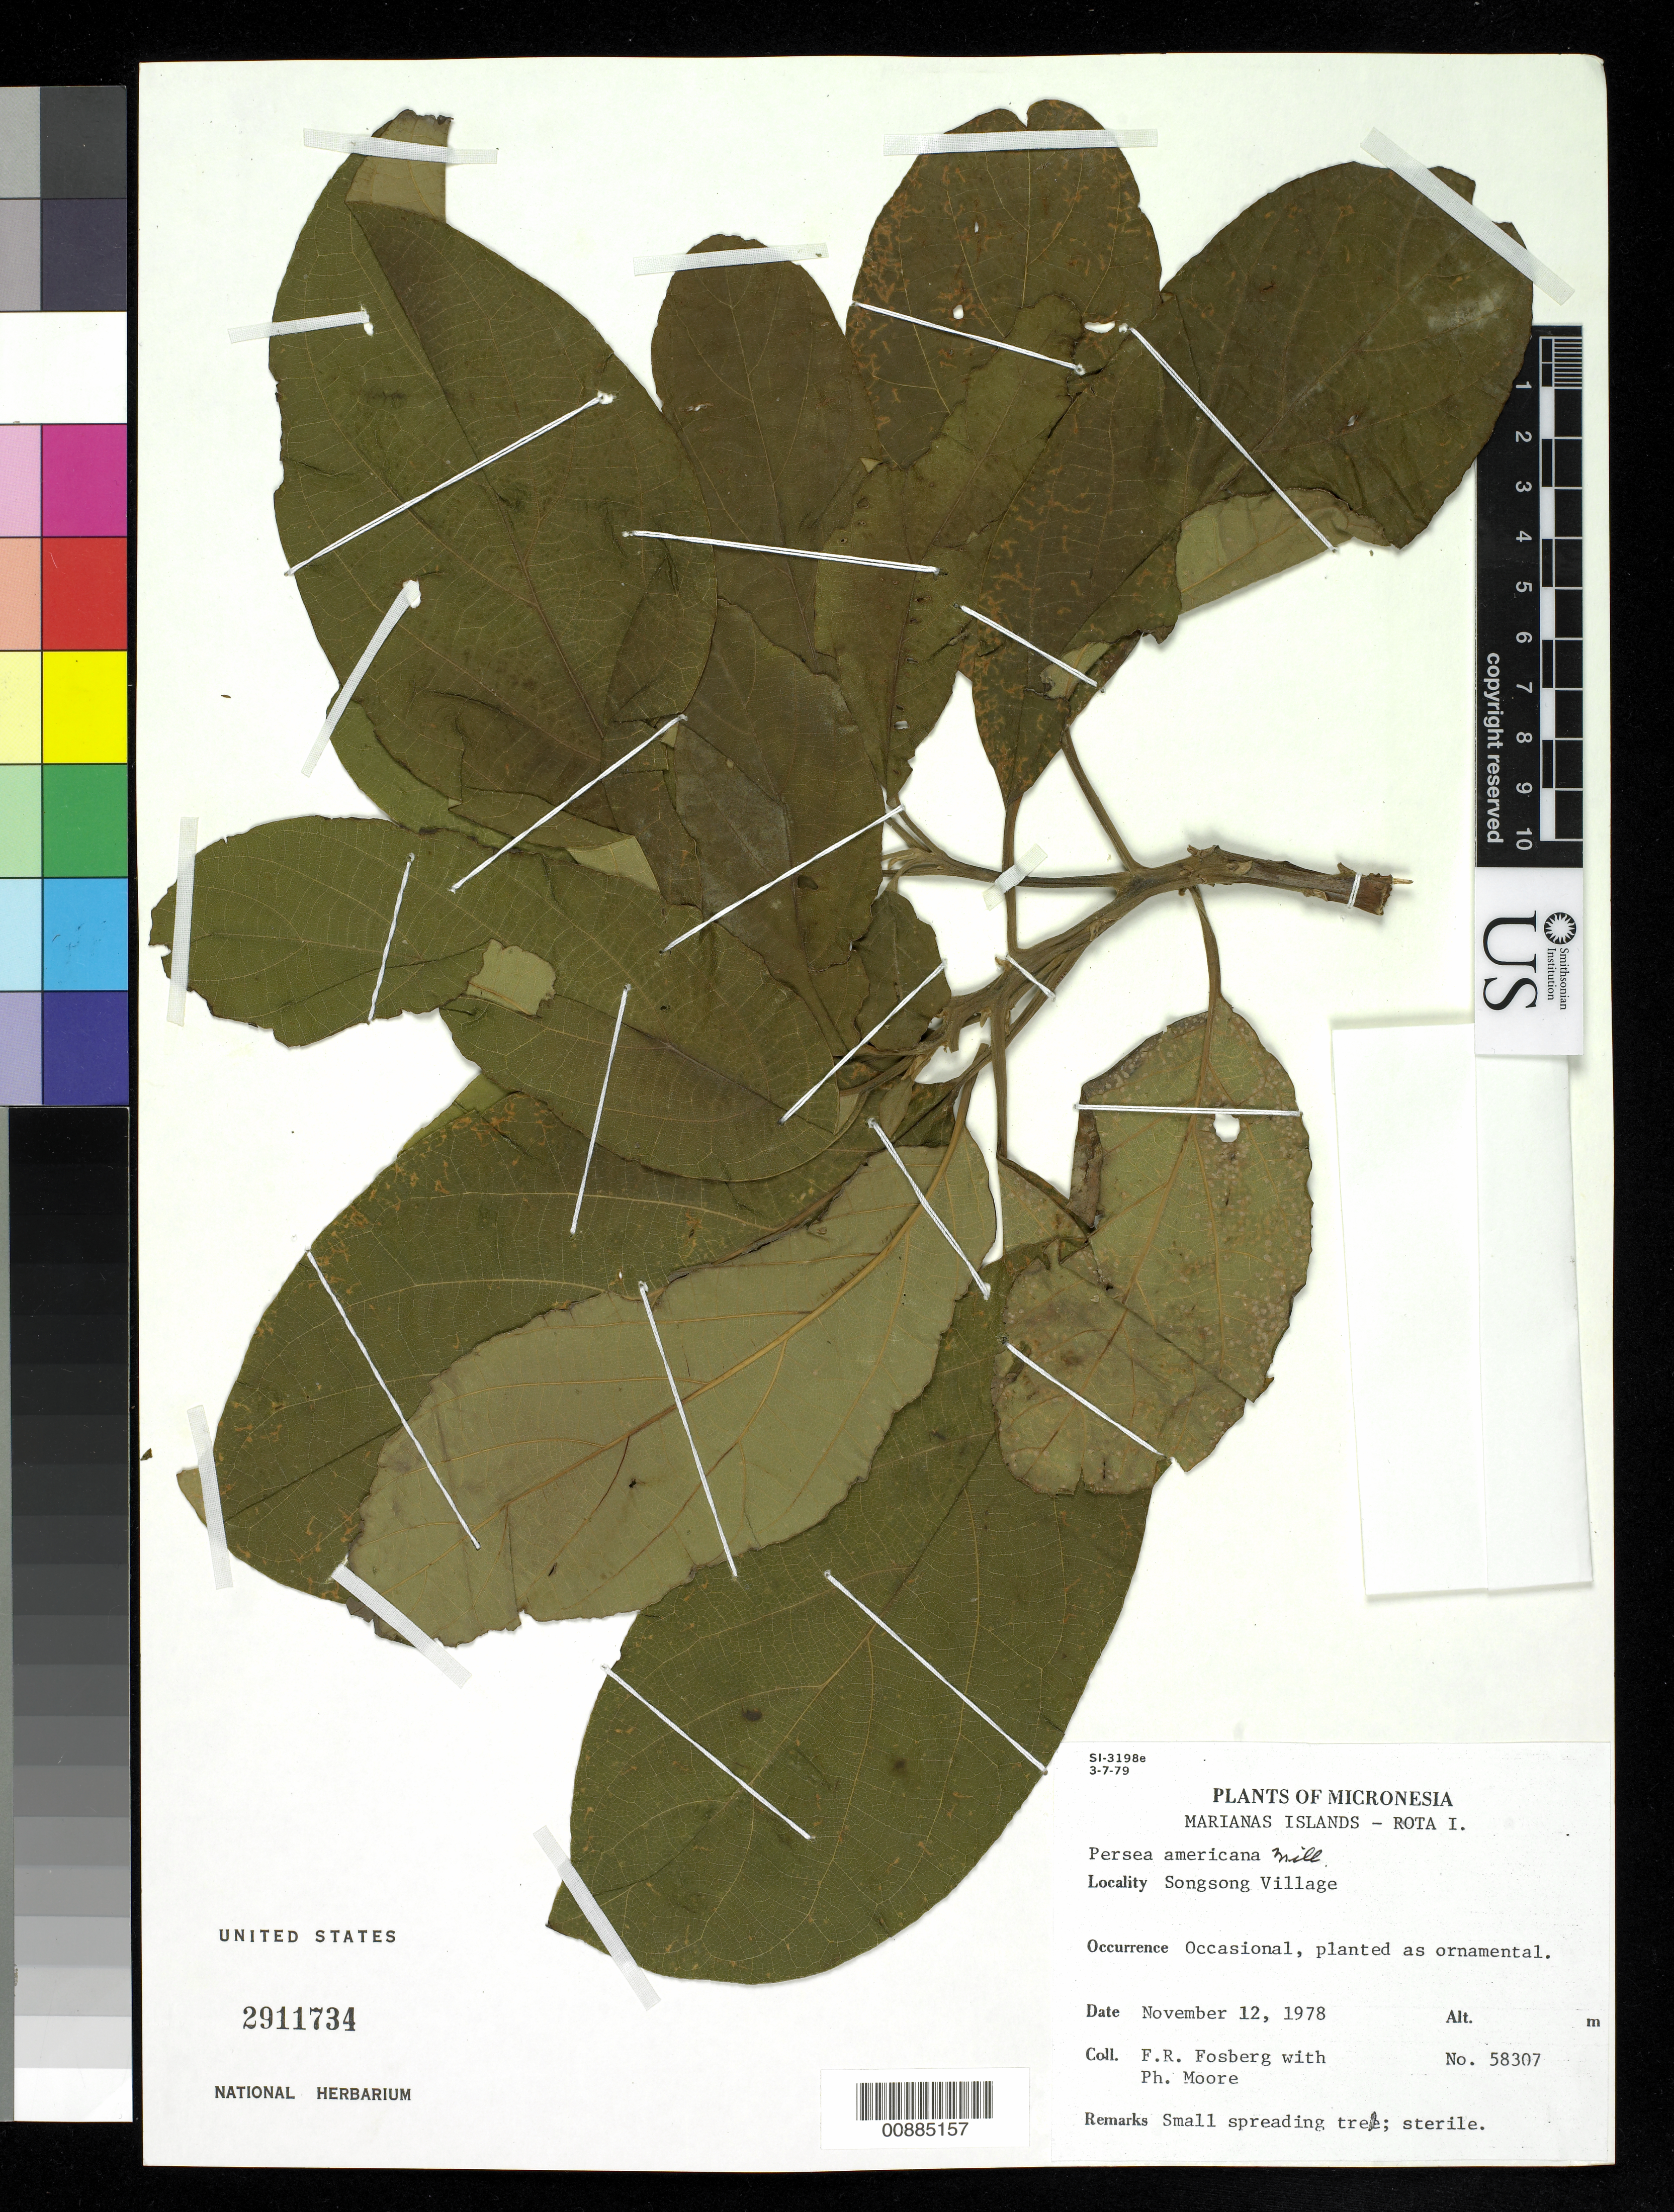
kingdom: Plantae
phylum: Tracheophyta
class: Magnoliopsida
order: Laurales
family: Lauraceae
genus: Persea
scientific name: Persea americana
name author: Mill.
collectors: F. R. Fosberg & P. H. Moore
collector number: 58307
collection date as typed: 12 Nov 1978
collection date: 1978-11-12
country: Northern Mariana Islands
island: Rota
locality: Songsong village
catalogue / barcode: US 2911734